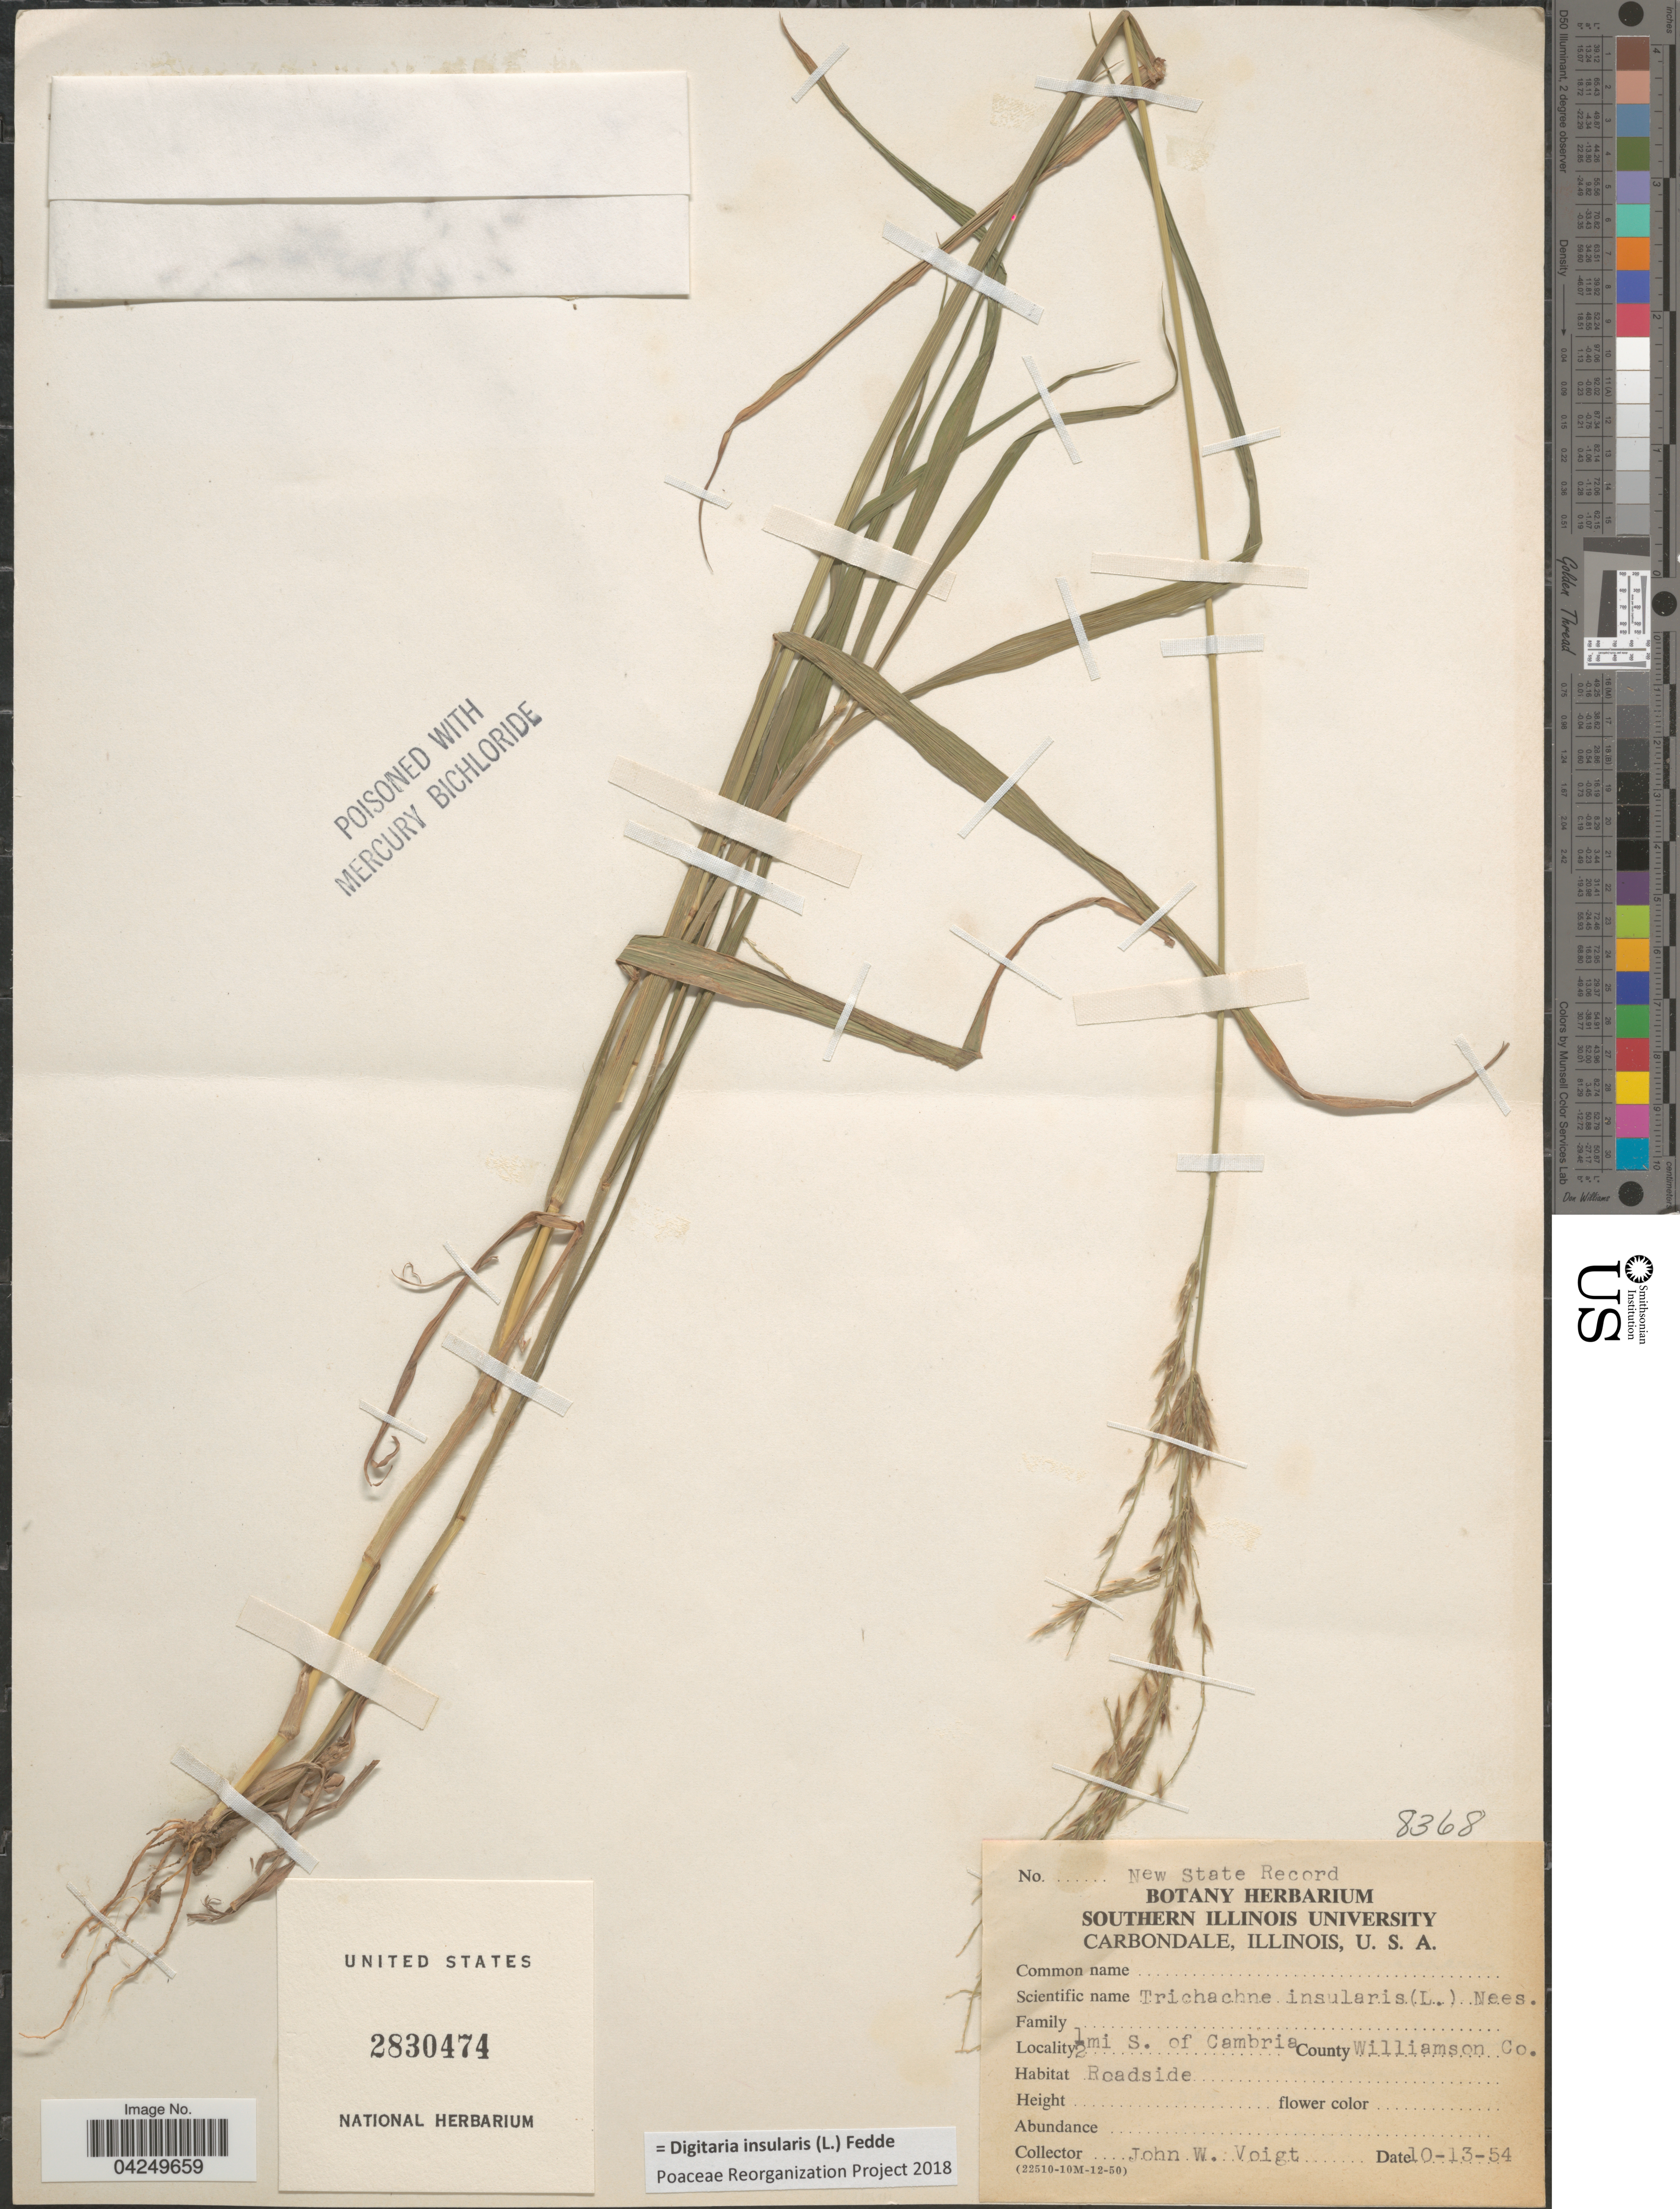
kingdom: Plantae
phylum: Tracheophyta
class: Liliopsida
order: Poales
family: Poaceae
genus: Digitaria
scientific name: Digitaria insularis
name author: (L.) Fedde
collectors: J. Voigt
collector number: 8368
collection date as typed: Transcribed d/m/y: 13/10/54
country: United States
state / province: Illinois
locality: ½ mi S. of Cambria. County Williamson Co.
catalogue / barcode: US 2830474